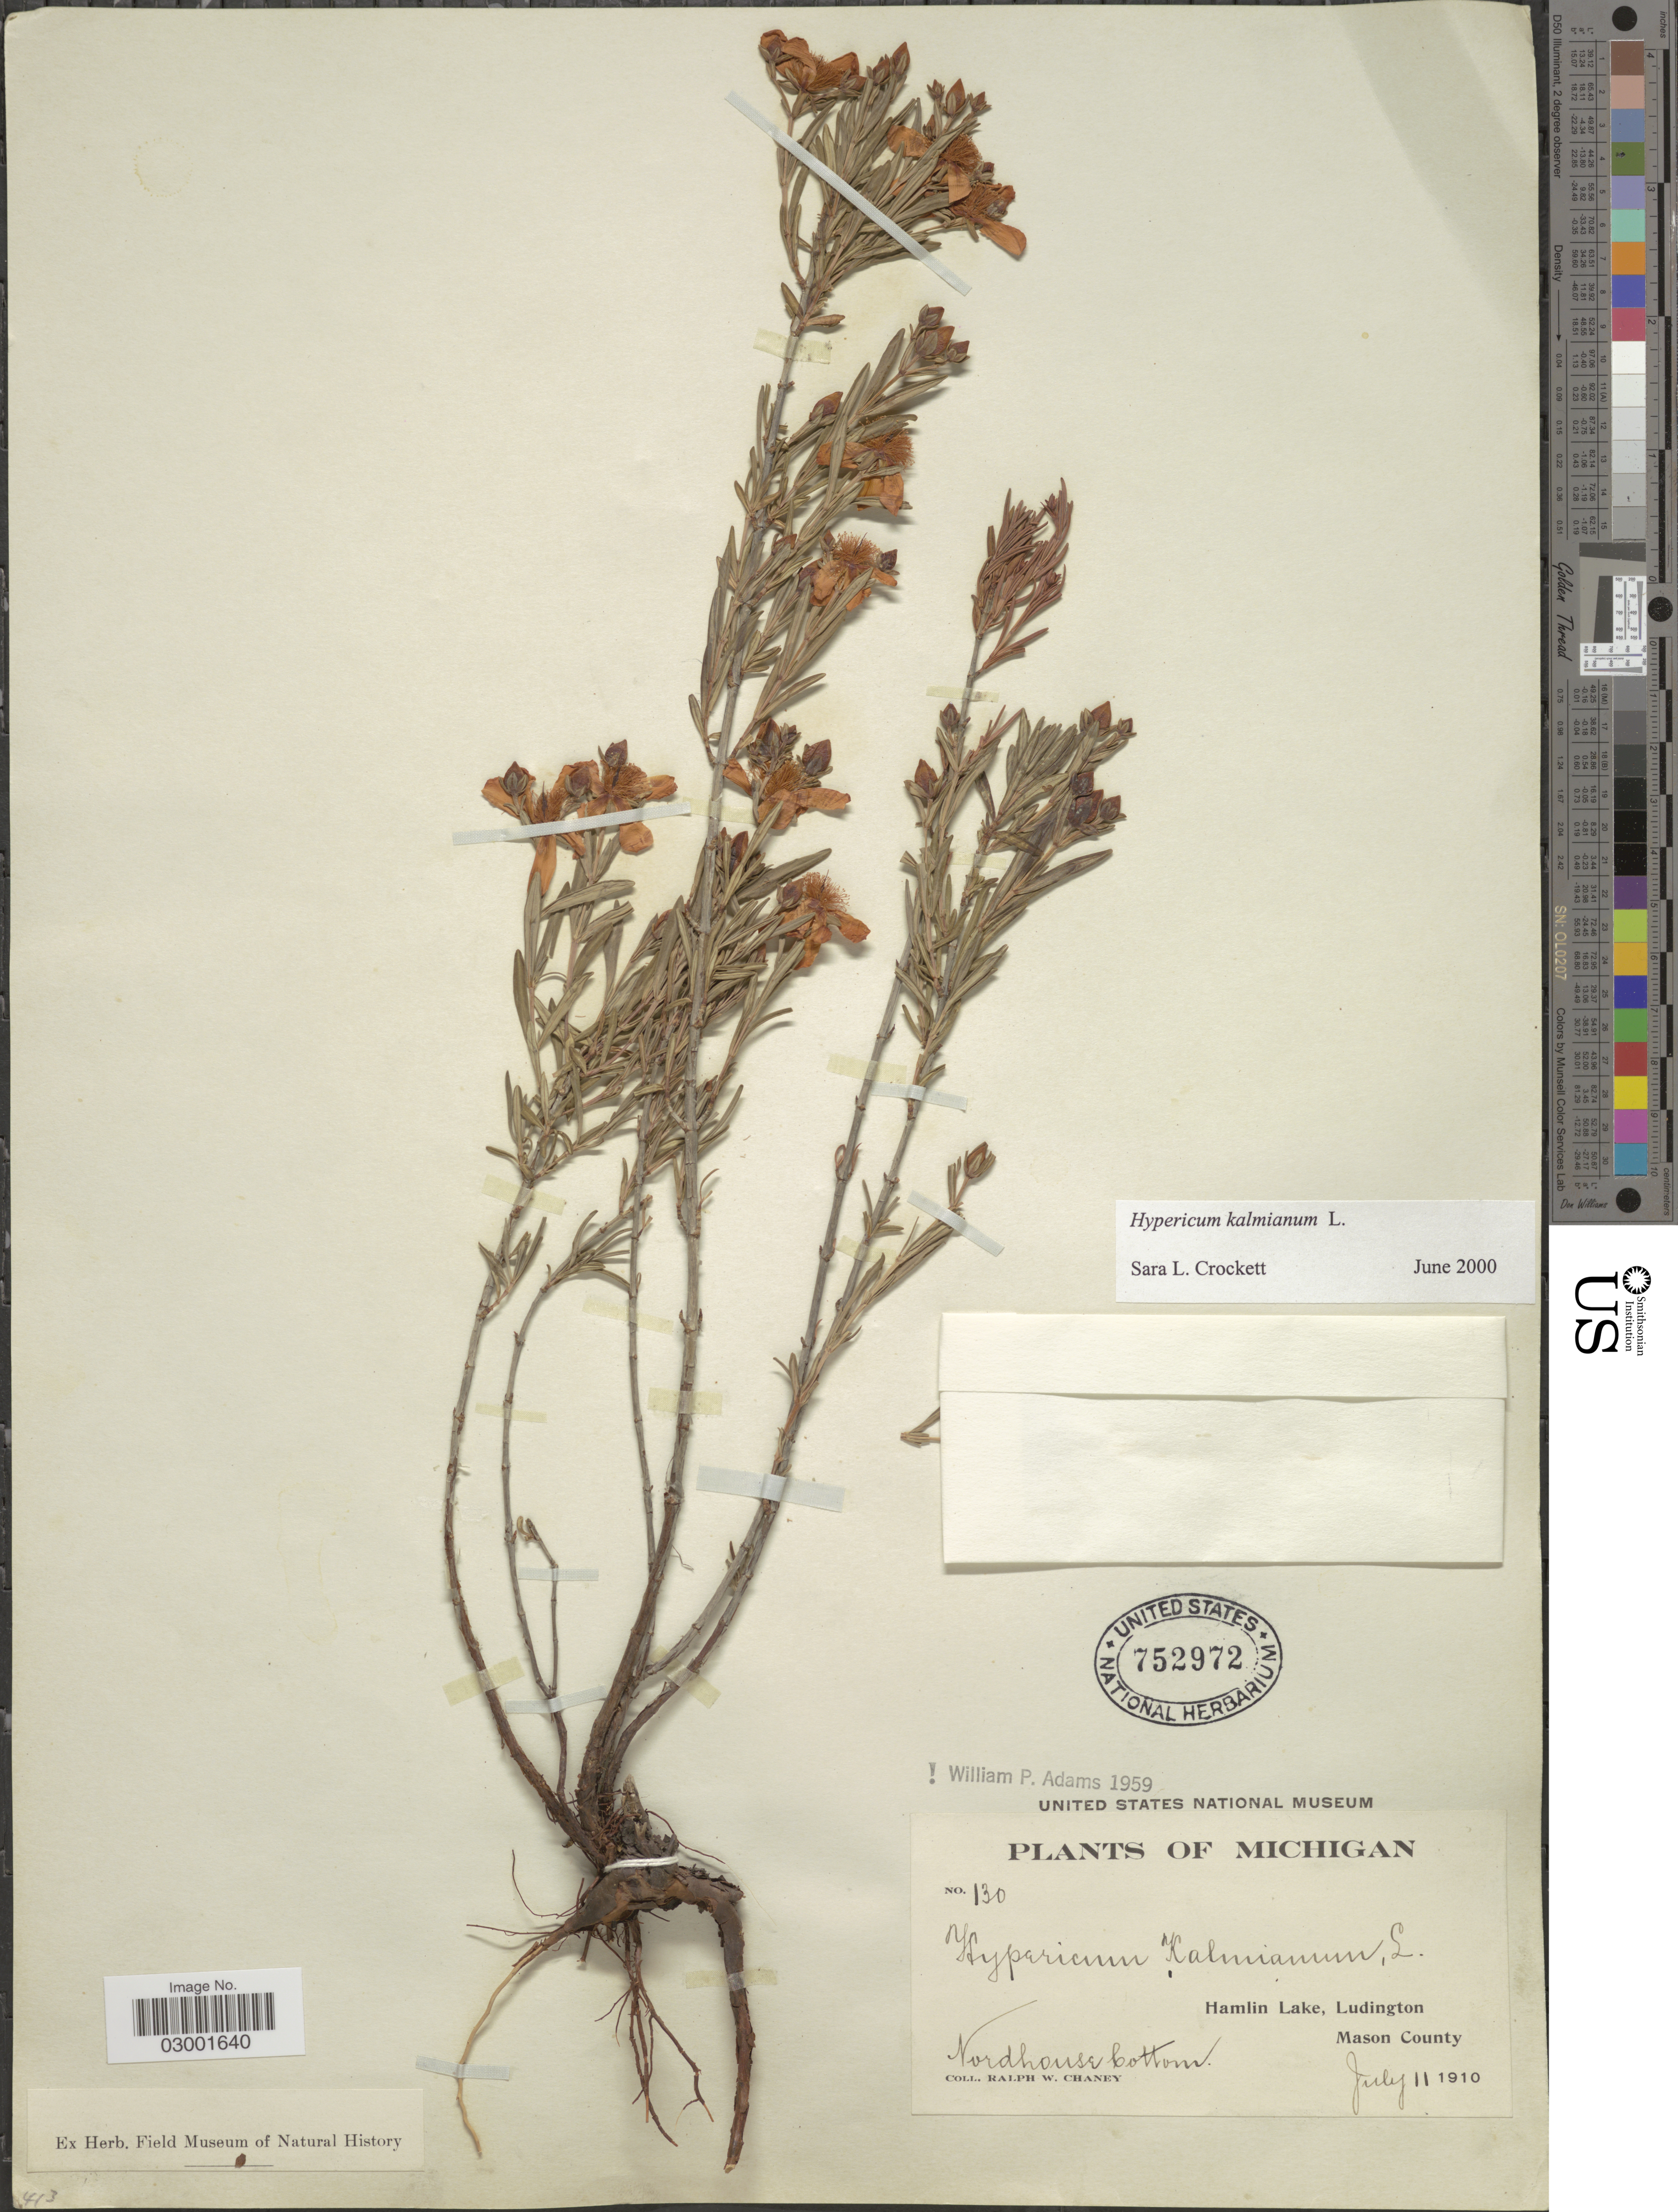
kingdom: Plantae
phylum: Tracheophyta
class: Magnoliopsida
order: Malpighiales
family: Hypericaceae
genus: Hypericum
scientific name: Hypericum kalmianum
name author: L.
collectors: R. Chaney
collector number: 130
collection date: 1910-07-11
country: United States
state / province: Michigan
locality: Hamlin Lake, Ludington. Mason County. Nordhouse Cottom.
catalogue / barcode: US 752972